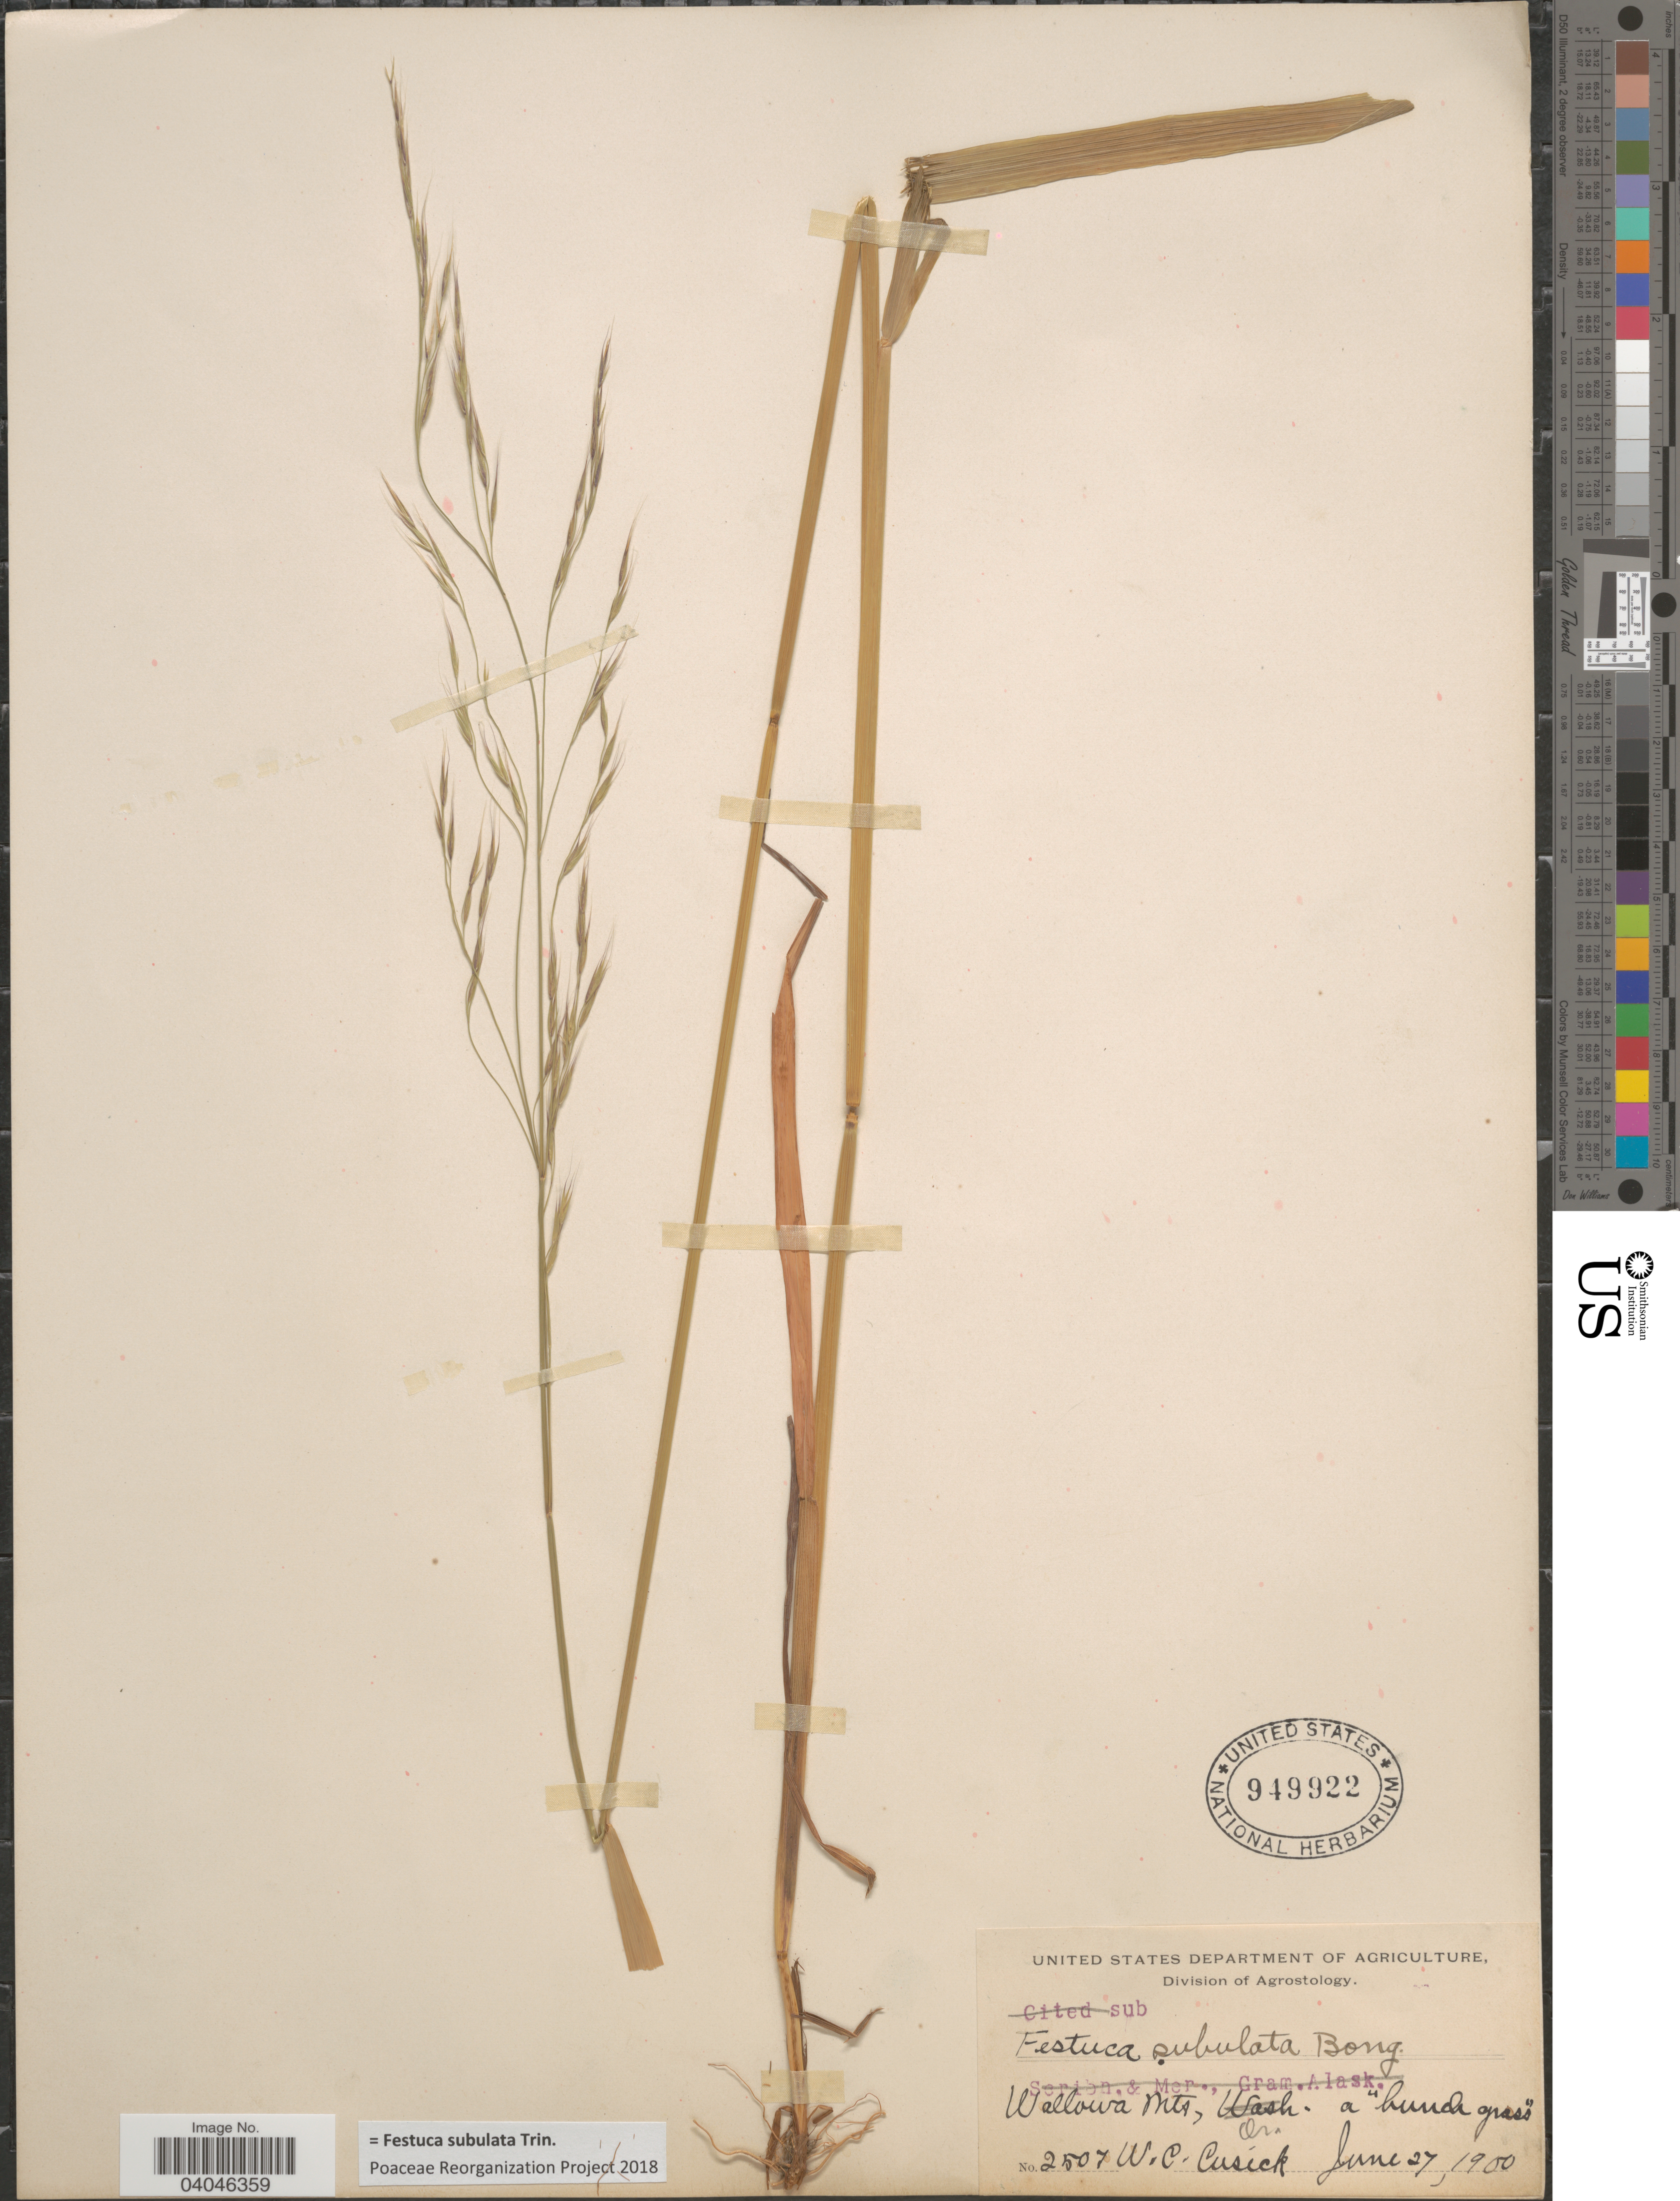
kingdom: Plantae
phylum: Tracheophyta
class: Liliopsida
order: Poales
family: Poaceae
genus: Festuca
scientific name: Festuca subulata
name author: Trin.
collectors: W. C. Cusick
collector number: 2507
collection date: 1900-06-27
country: United States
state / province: Oregon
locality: Wallowa Mts.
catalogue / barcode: US 949922